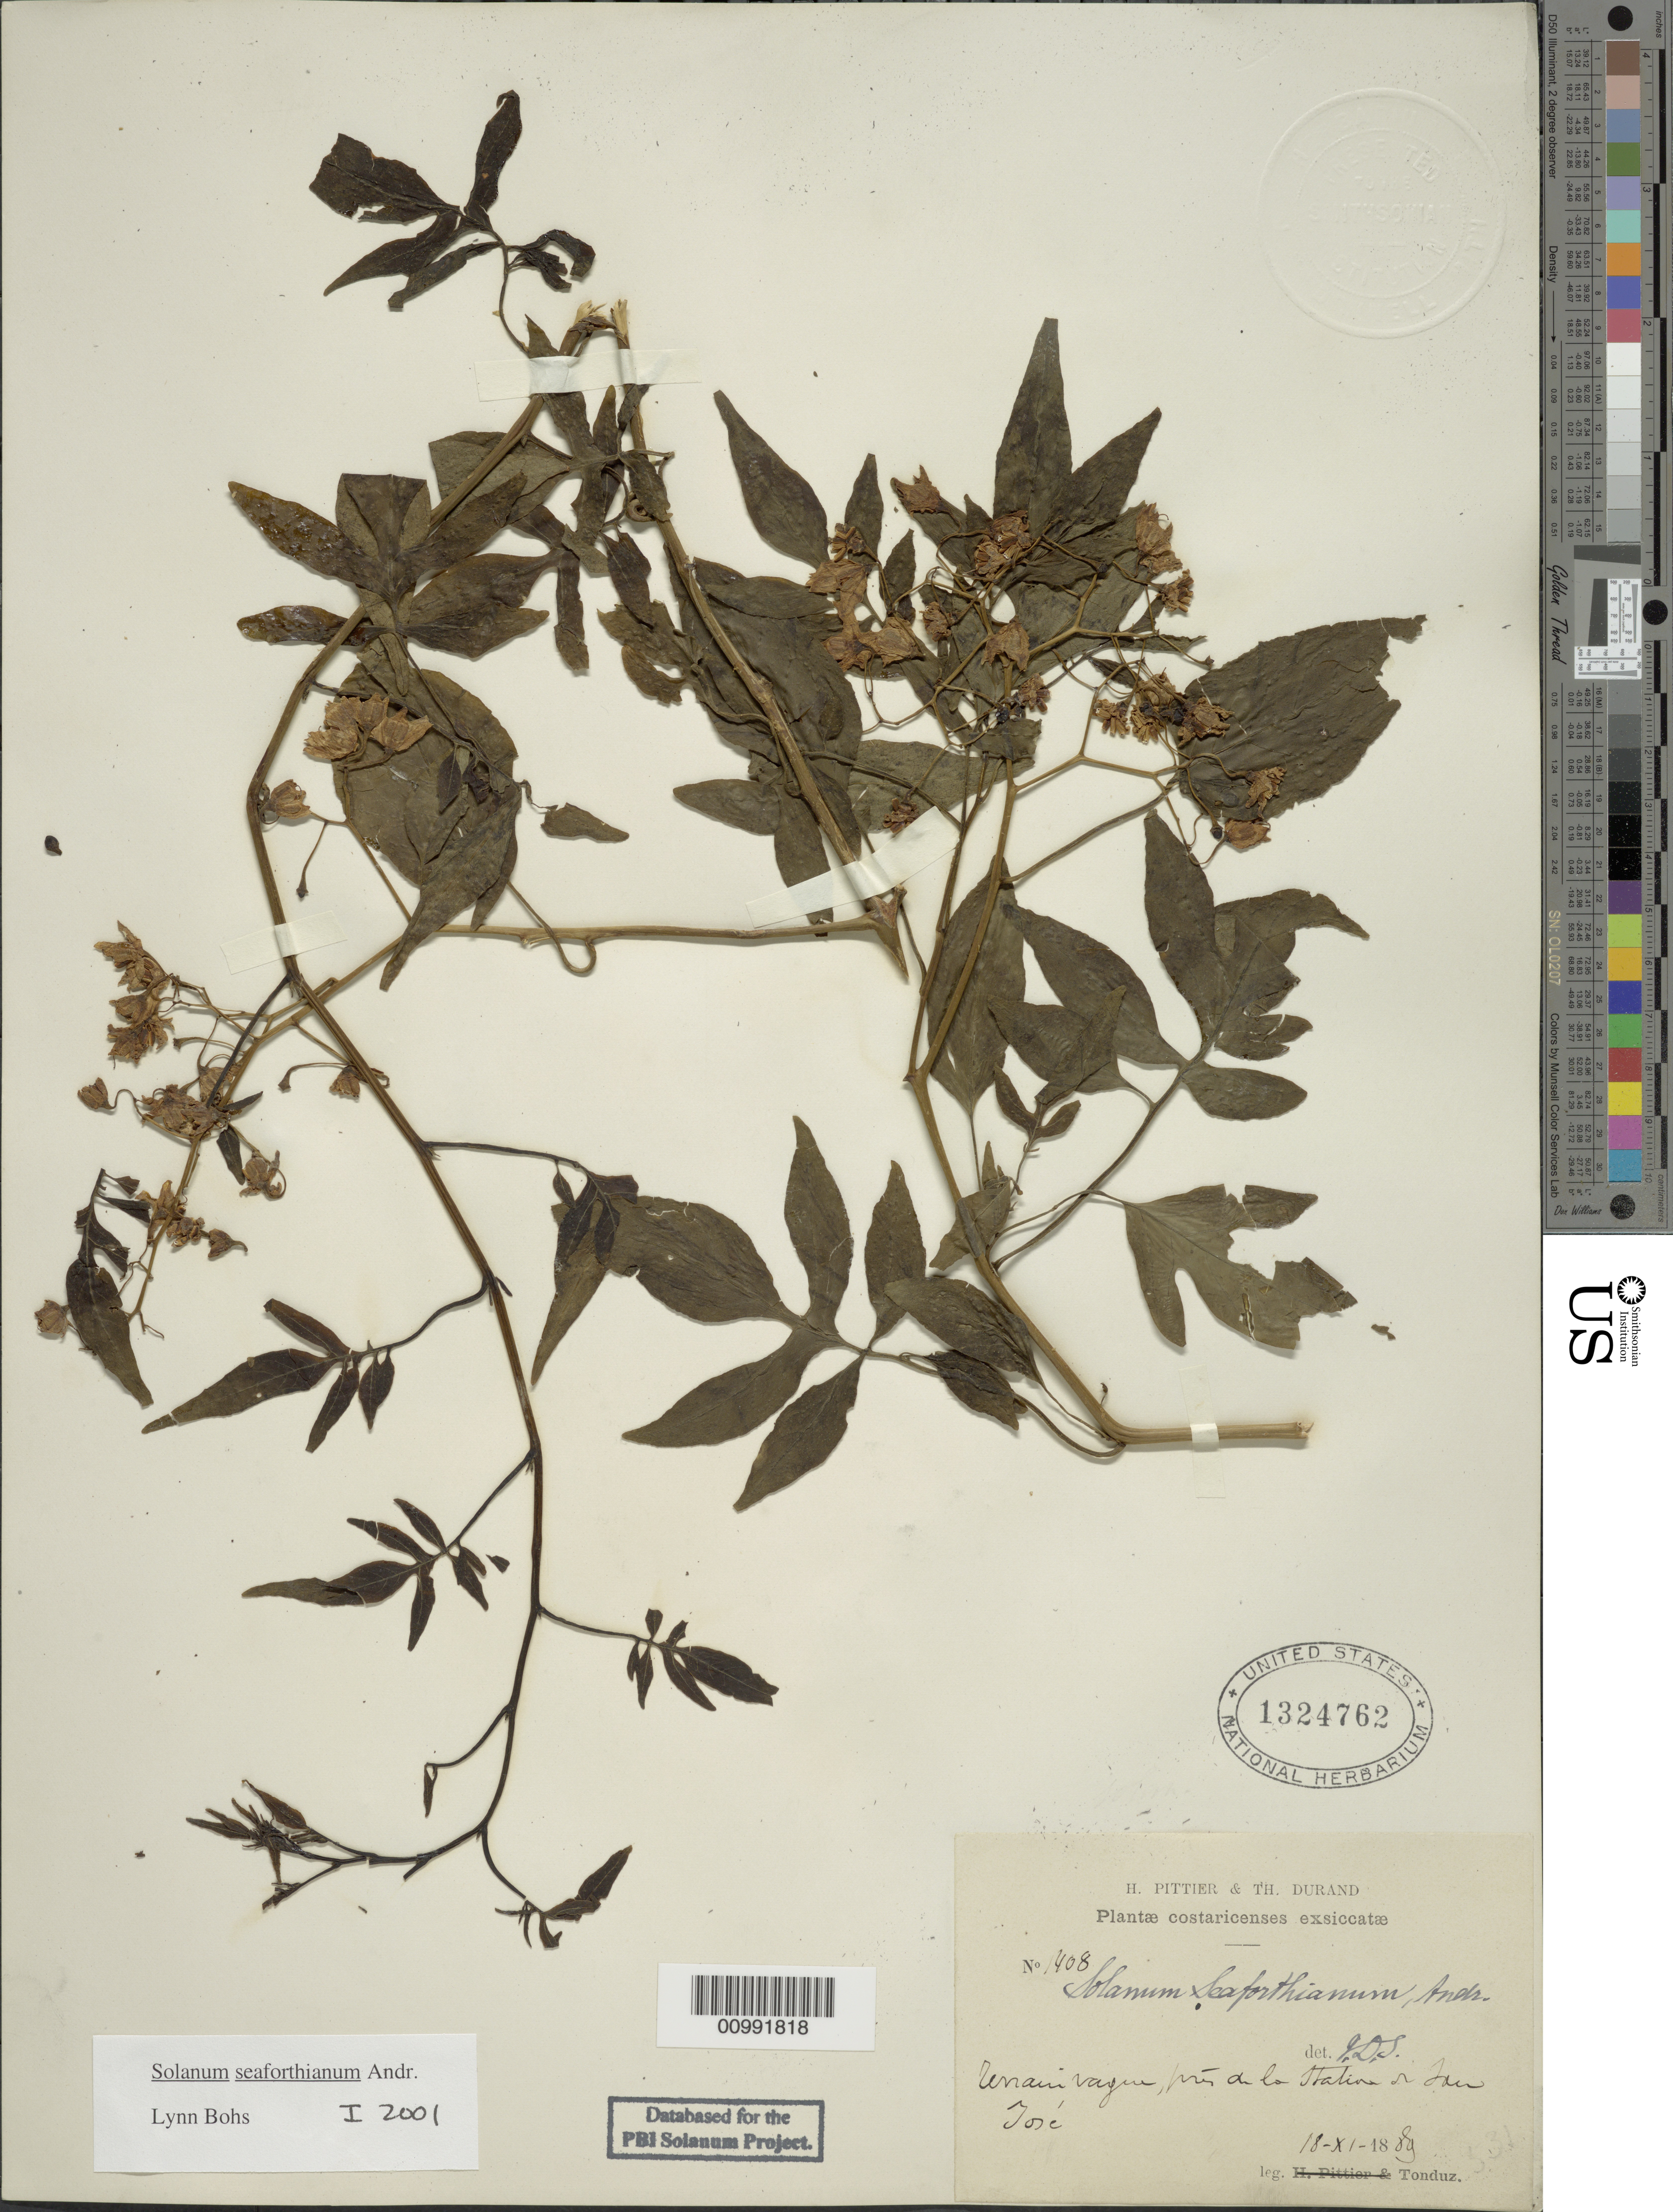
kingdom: Plantae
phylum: Tracheophyta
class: Magnoliopsida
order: Solanales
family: Solanaceae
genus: Solanum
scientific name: Solanum seaforthianum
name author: Andrews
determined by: Bohs, L. A.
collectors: A. Tonduz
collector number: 1408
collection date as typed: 18 Nov 1889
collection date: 1889-11-18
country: Costa Rica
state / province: San José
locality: Terrain vague, près a la statione du San José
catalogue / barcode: US 1324762